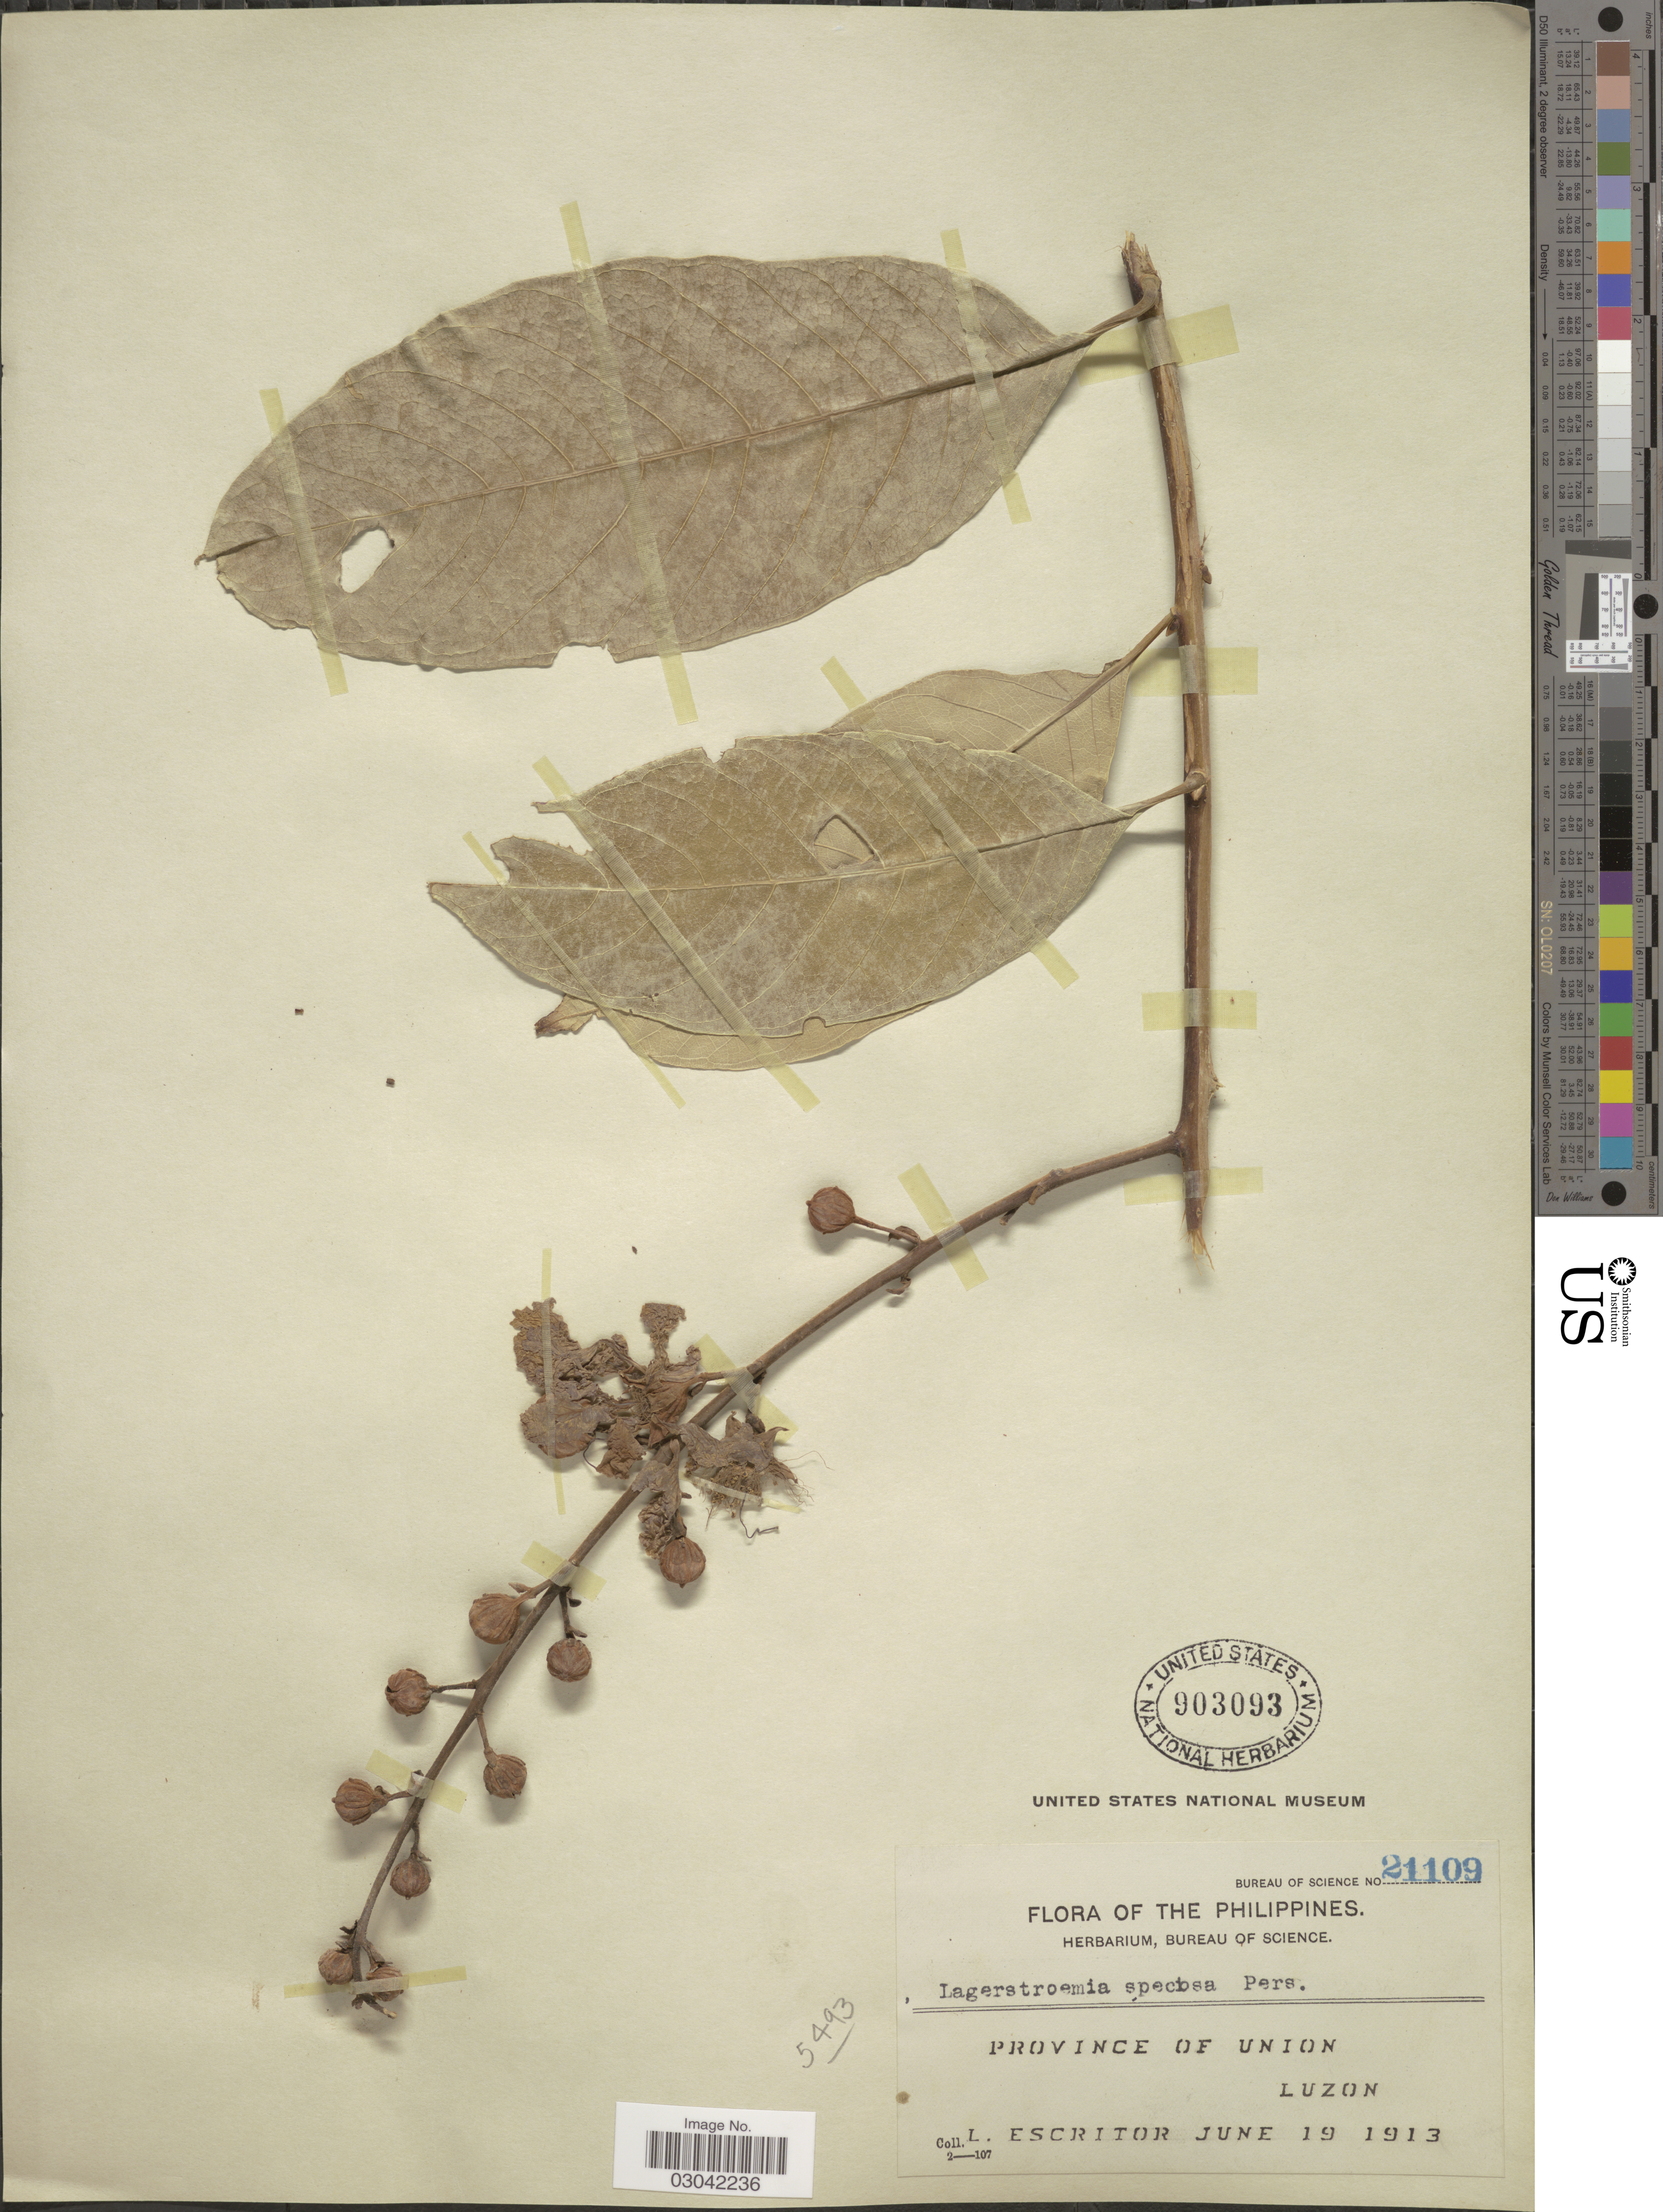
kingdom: Plantae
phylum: Tracheophyta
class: Magnoliopsida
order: Myrtales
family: Lythraceae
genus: Lagerstroemia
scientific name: Lagerstroemia speciosa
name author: (L.) Pers.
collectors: L. Escritor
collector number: Bureau of Science 21109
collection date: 1913-06-19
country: Philippines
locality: Province of Union, Luzon.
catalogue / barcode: US 903093